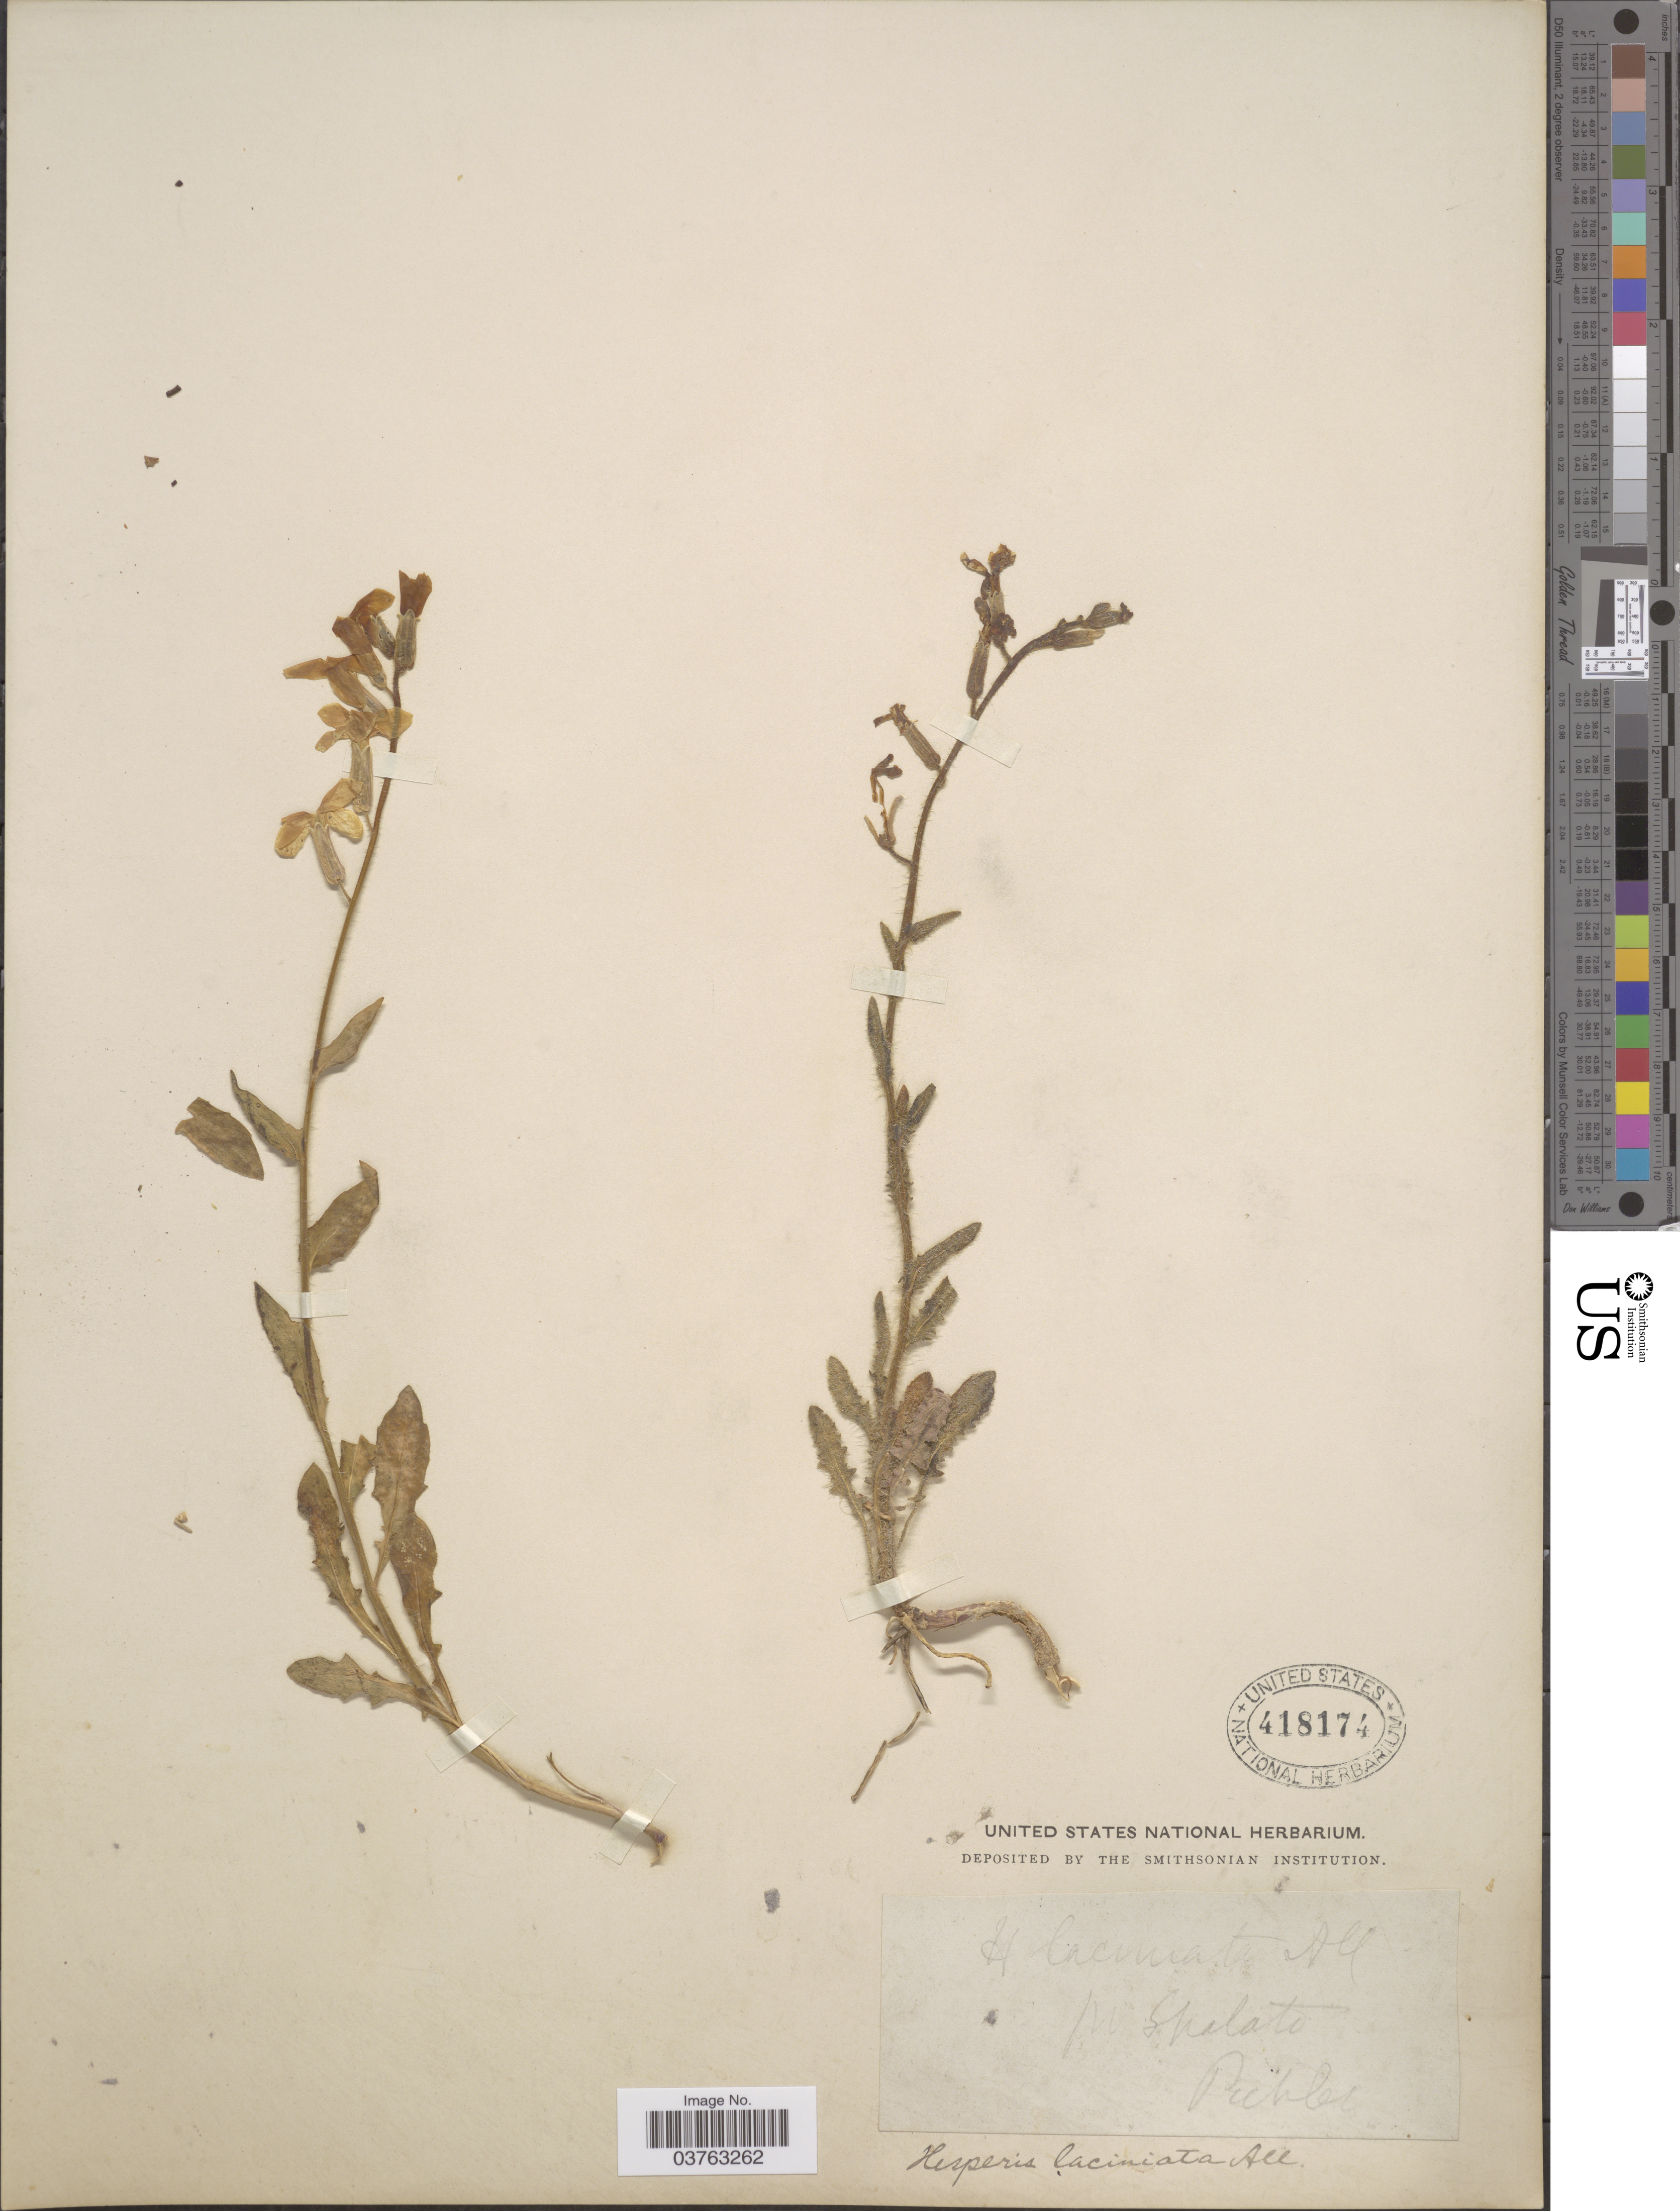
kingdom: Plantae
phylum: Tracheophyta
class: Magnoliopsida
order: Brassicales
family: Brassicaceae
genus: Hesperis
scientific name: Hesperis laciniata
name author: All.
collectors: Pichler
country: Croatia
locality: Pr. Spalato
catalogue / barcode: US 418174